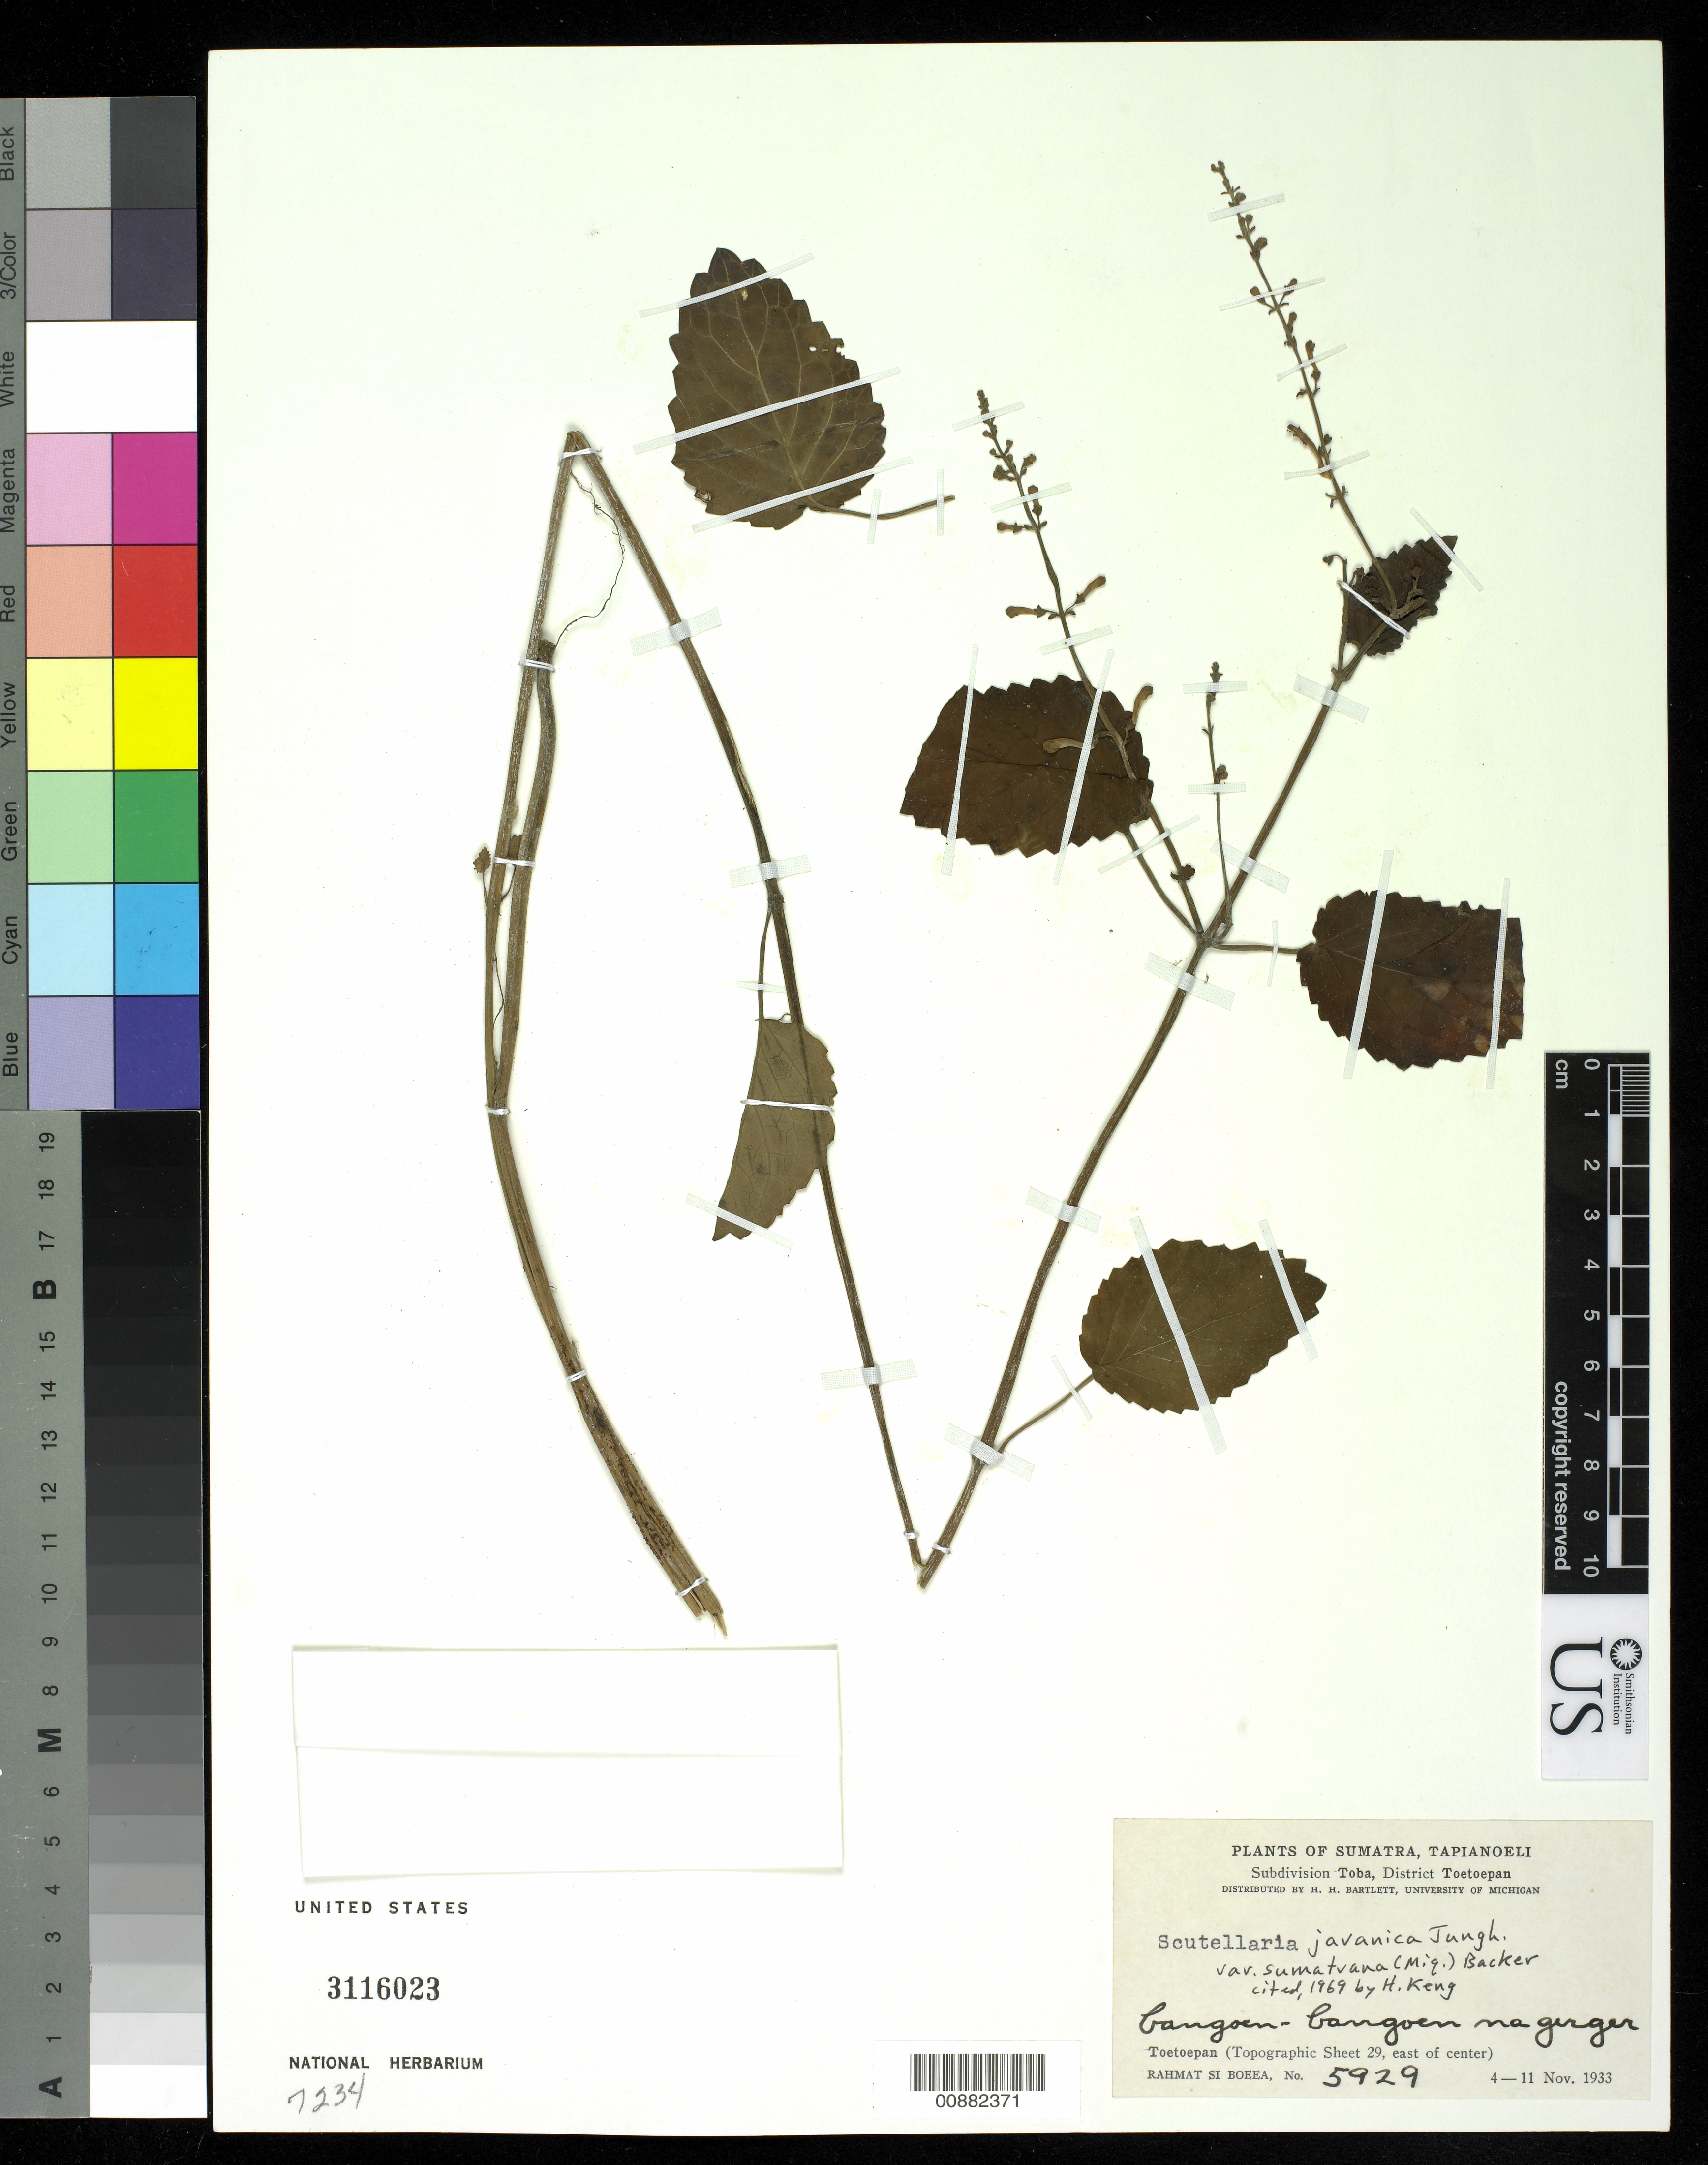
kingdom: Plantae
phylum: Tracheophyta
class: Magnoliopsida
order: Lamiales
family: Lamiaceae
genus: Scutellaria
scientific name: Scutellaria javanica var. sumatrana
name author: (Miq.) Bock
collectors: Rahmat Si Boeea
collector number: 5929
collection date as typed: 04 Nov 1933 to 11 Nov 1936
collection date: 1933-11-04/1936-11-11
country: Indonesia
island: Sumatra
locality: Toetopan (Topographic Sheet 29, E of center)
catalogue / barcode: US 3116023